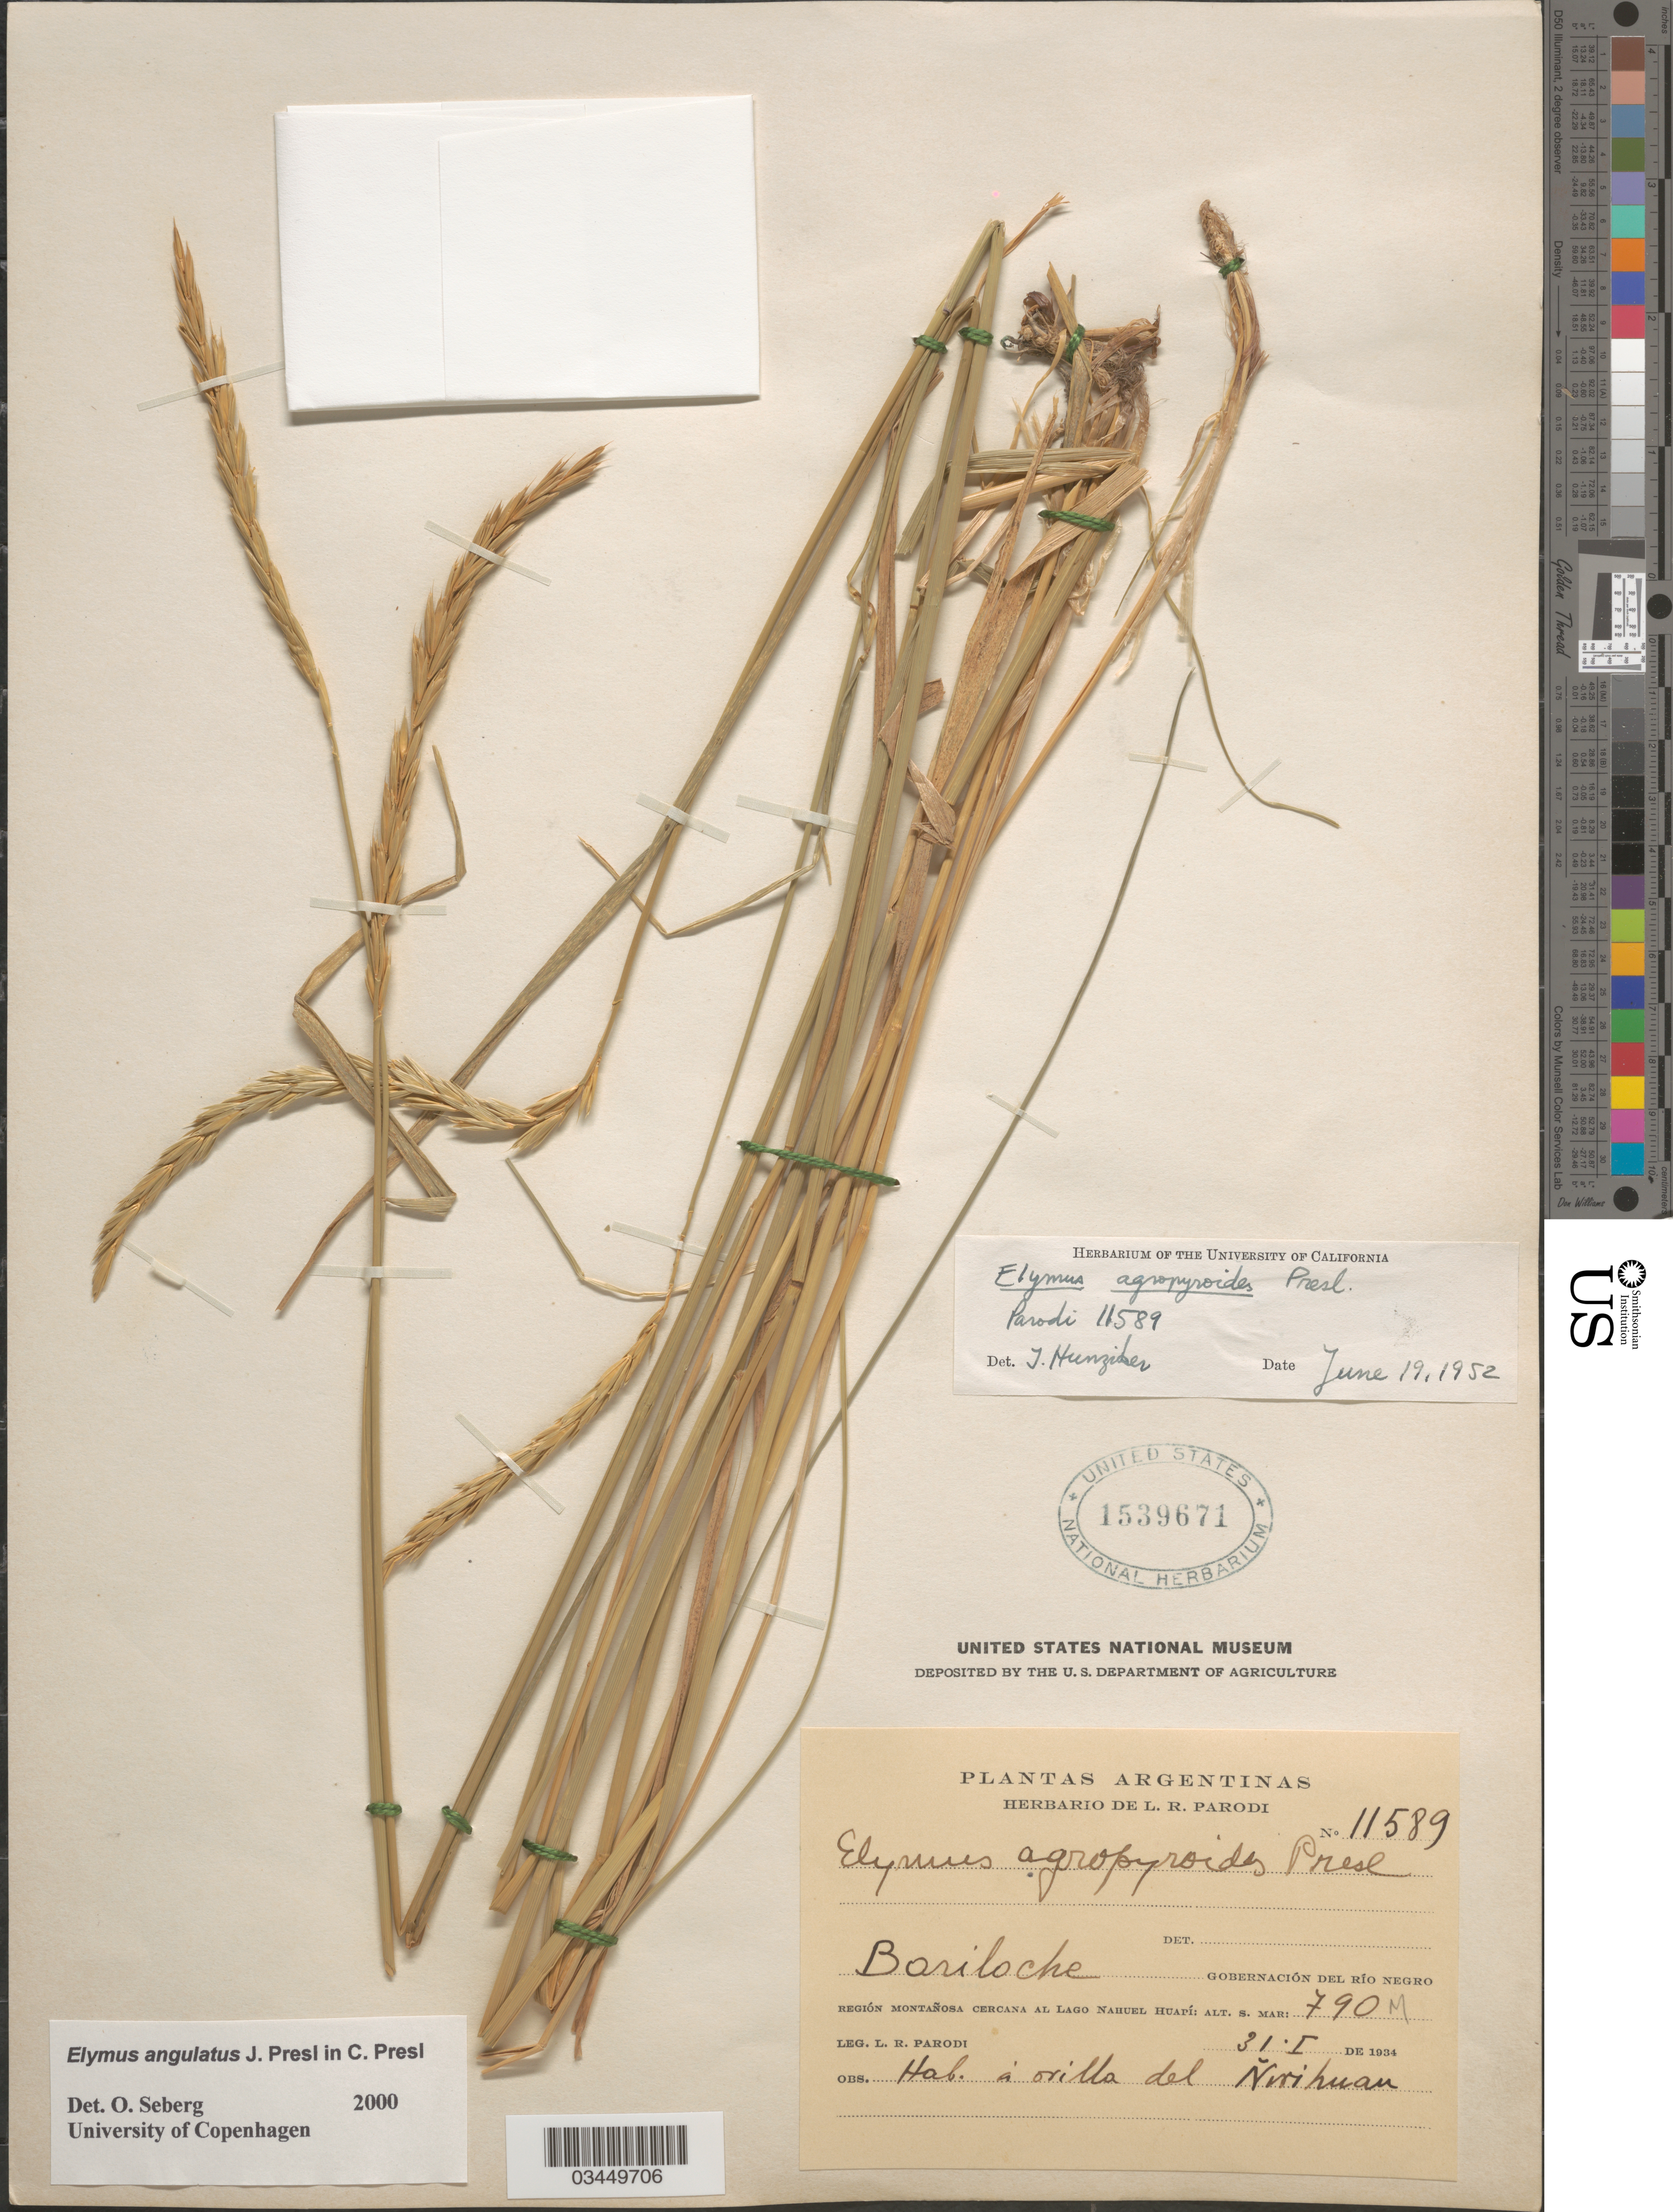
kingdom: Plantae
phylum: Tracheophyta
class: Liliopsida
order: Poales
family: Poaceae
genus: Elymus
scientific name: Elymus angulatus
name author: J. Presl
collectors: L. R. Parodi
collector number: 11589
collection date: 1934-01-31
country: Argentina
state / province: Rio Negro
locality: Bariloche. Gobernación del Río Negro. Regíon Montañosa cercana al Lago Nahuel Huapí. Orilla del Ñirihuau.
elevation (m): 790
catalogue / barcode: US 1539671